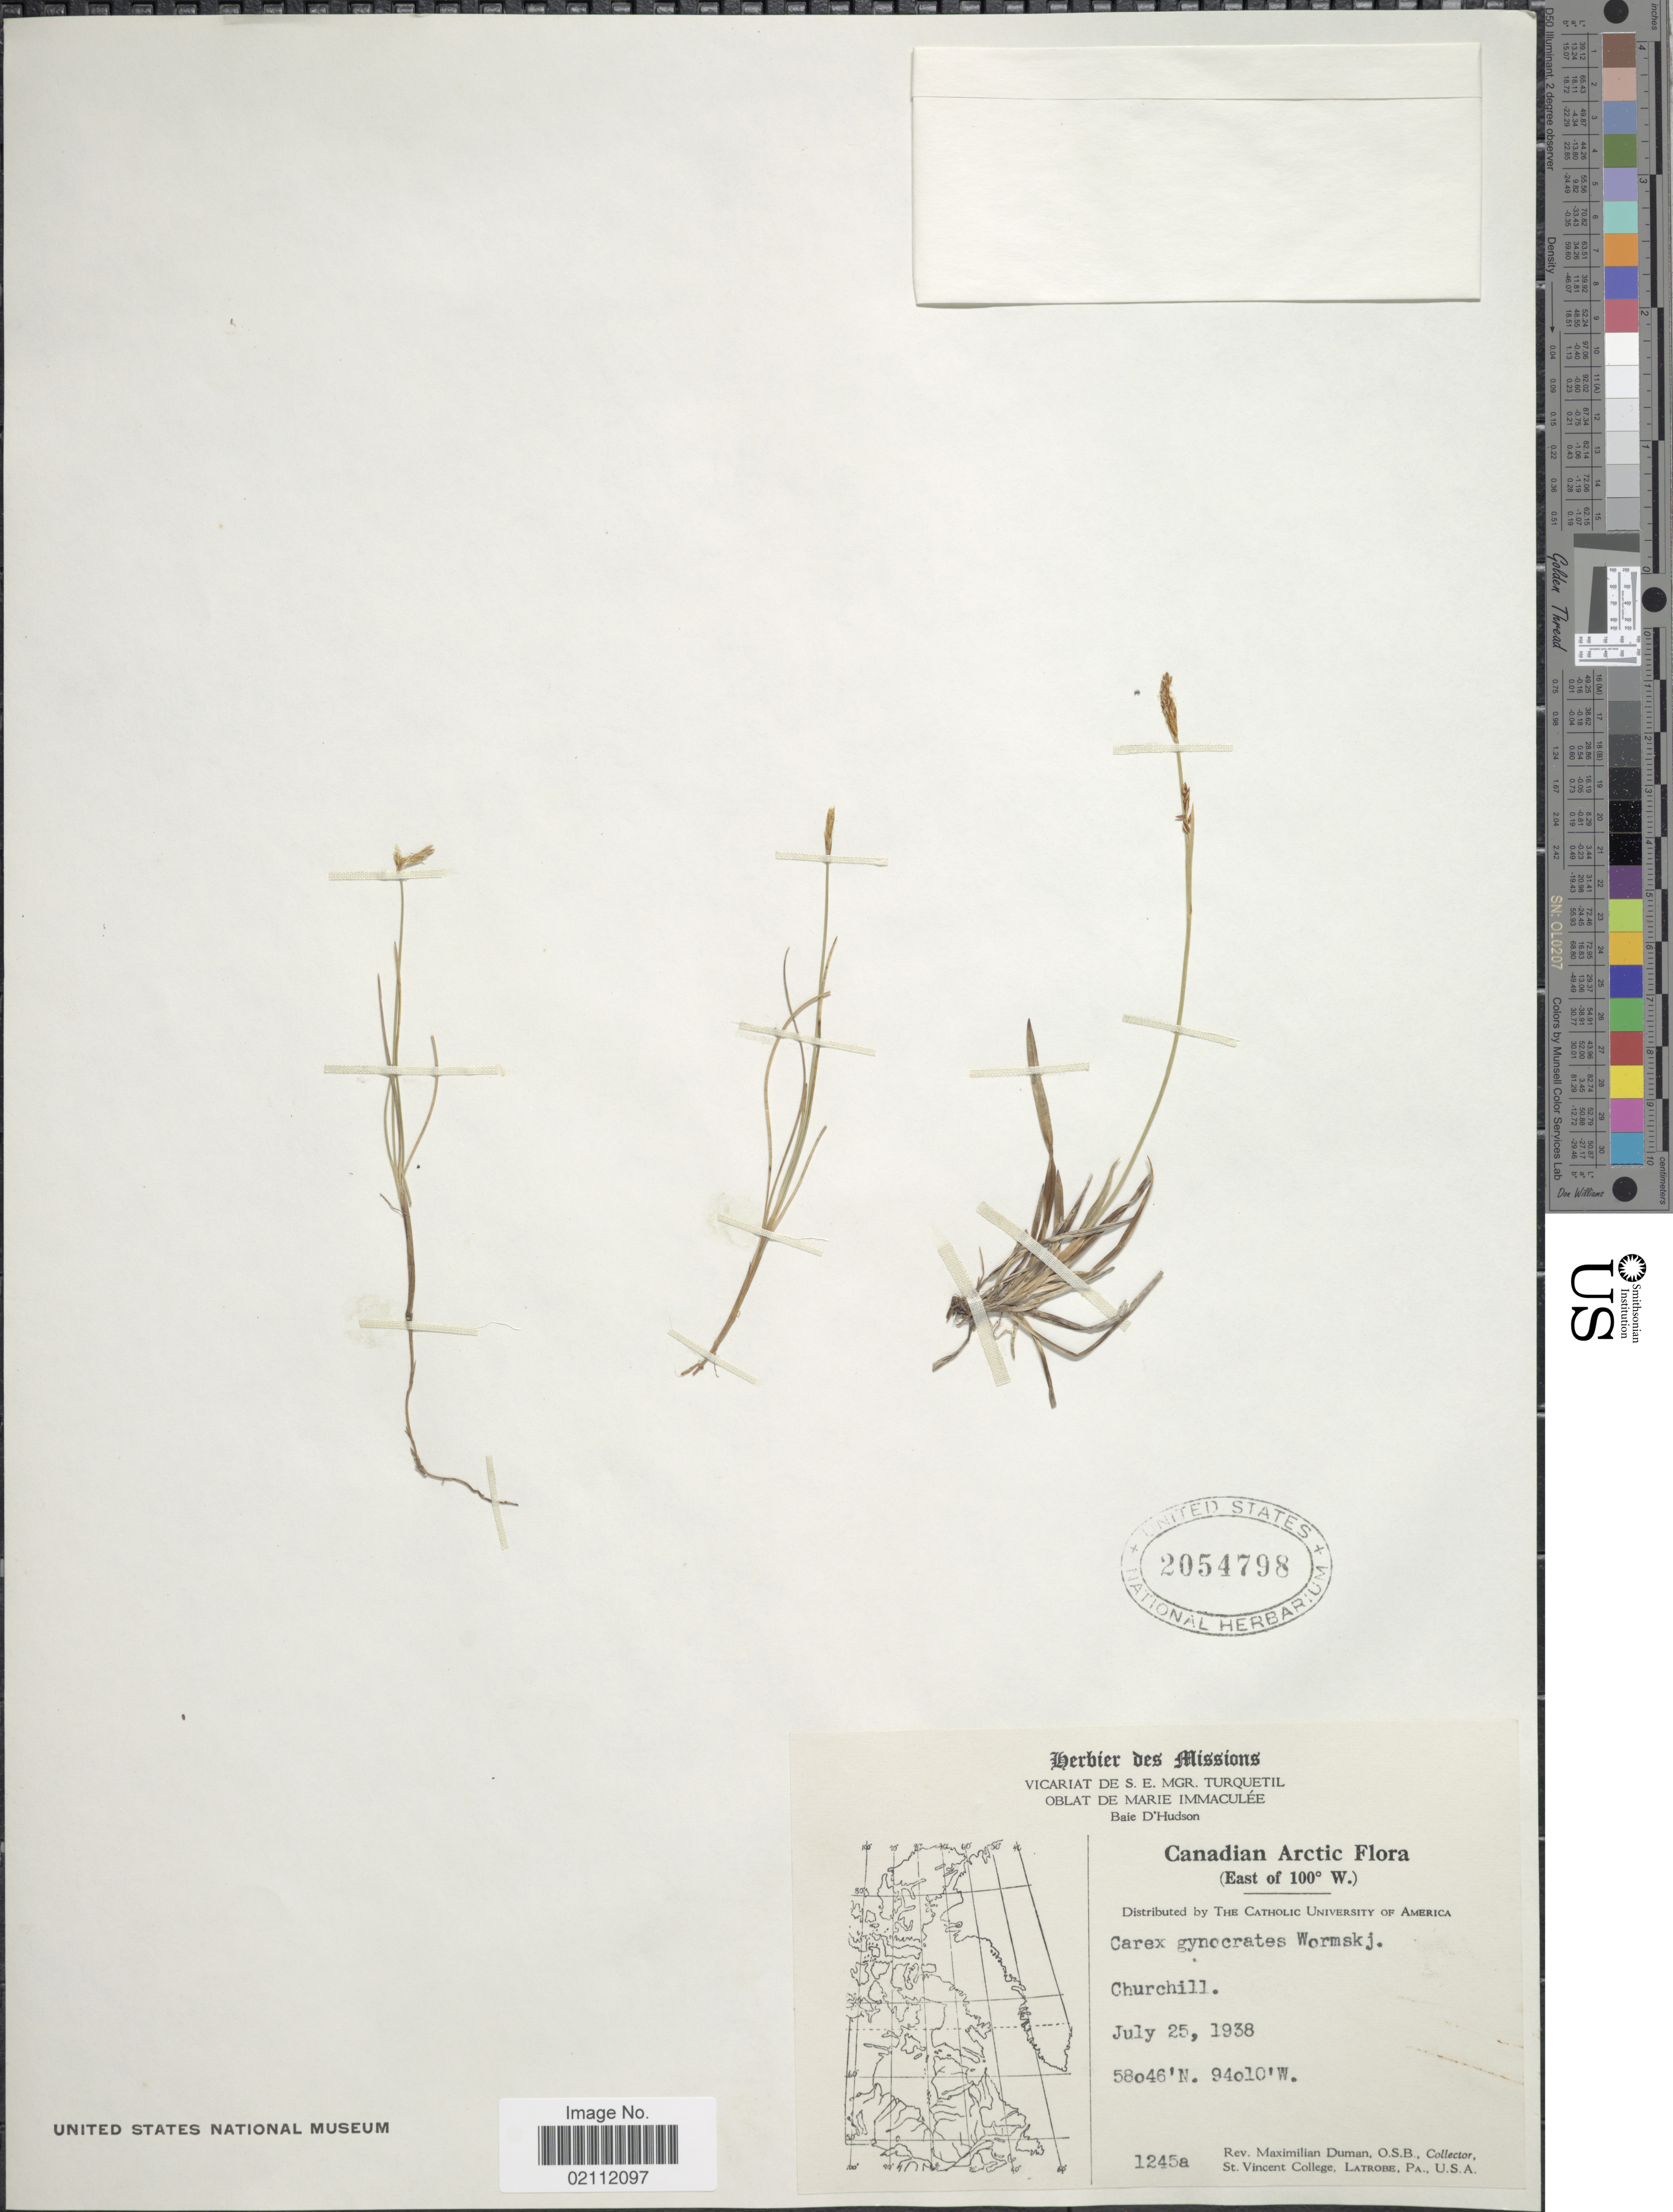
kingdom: Plantae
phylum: Tracheophyta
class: Liliopsida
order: Poales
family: Cyperaceae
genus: Carex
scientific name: Carex nardina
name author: (Hornem.) Fr.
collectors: M. Duman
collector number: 1245a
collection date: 1938-07-25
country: Canada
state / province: Manitoba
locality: Canadian Arctic (East of 100° W). Churchill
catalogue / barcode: US 2054798